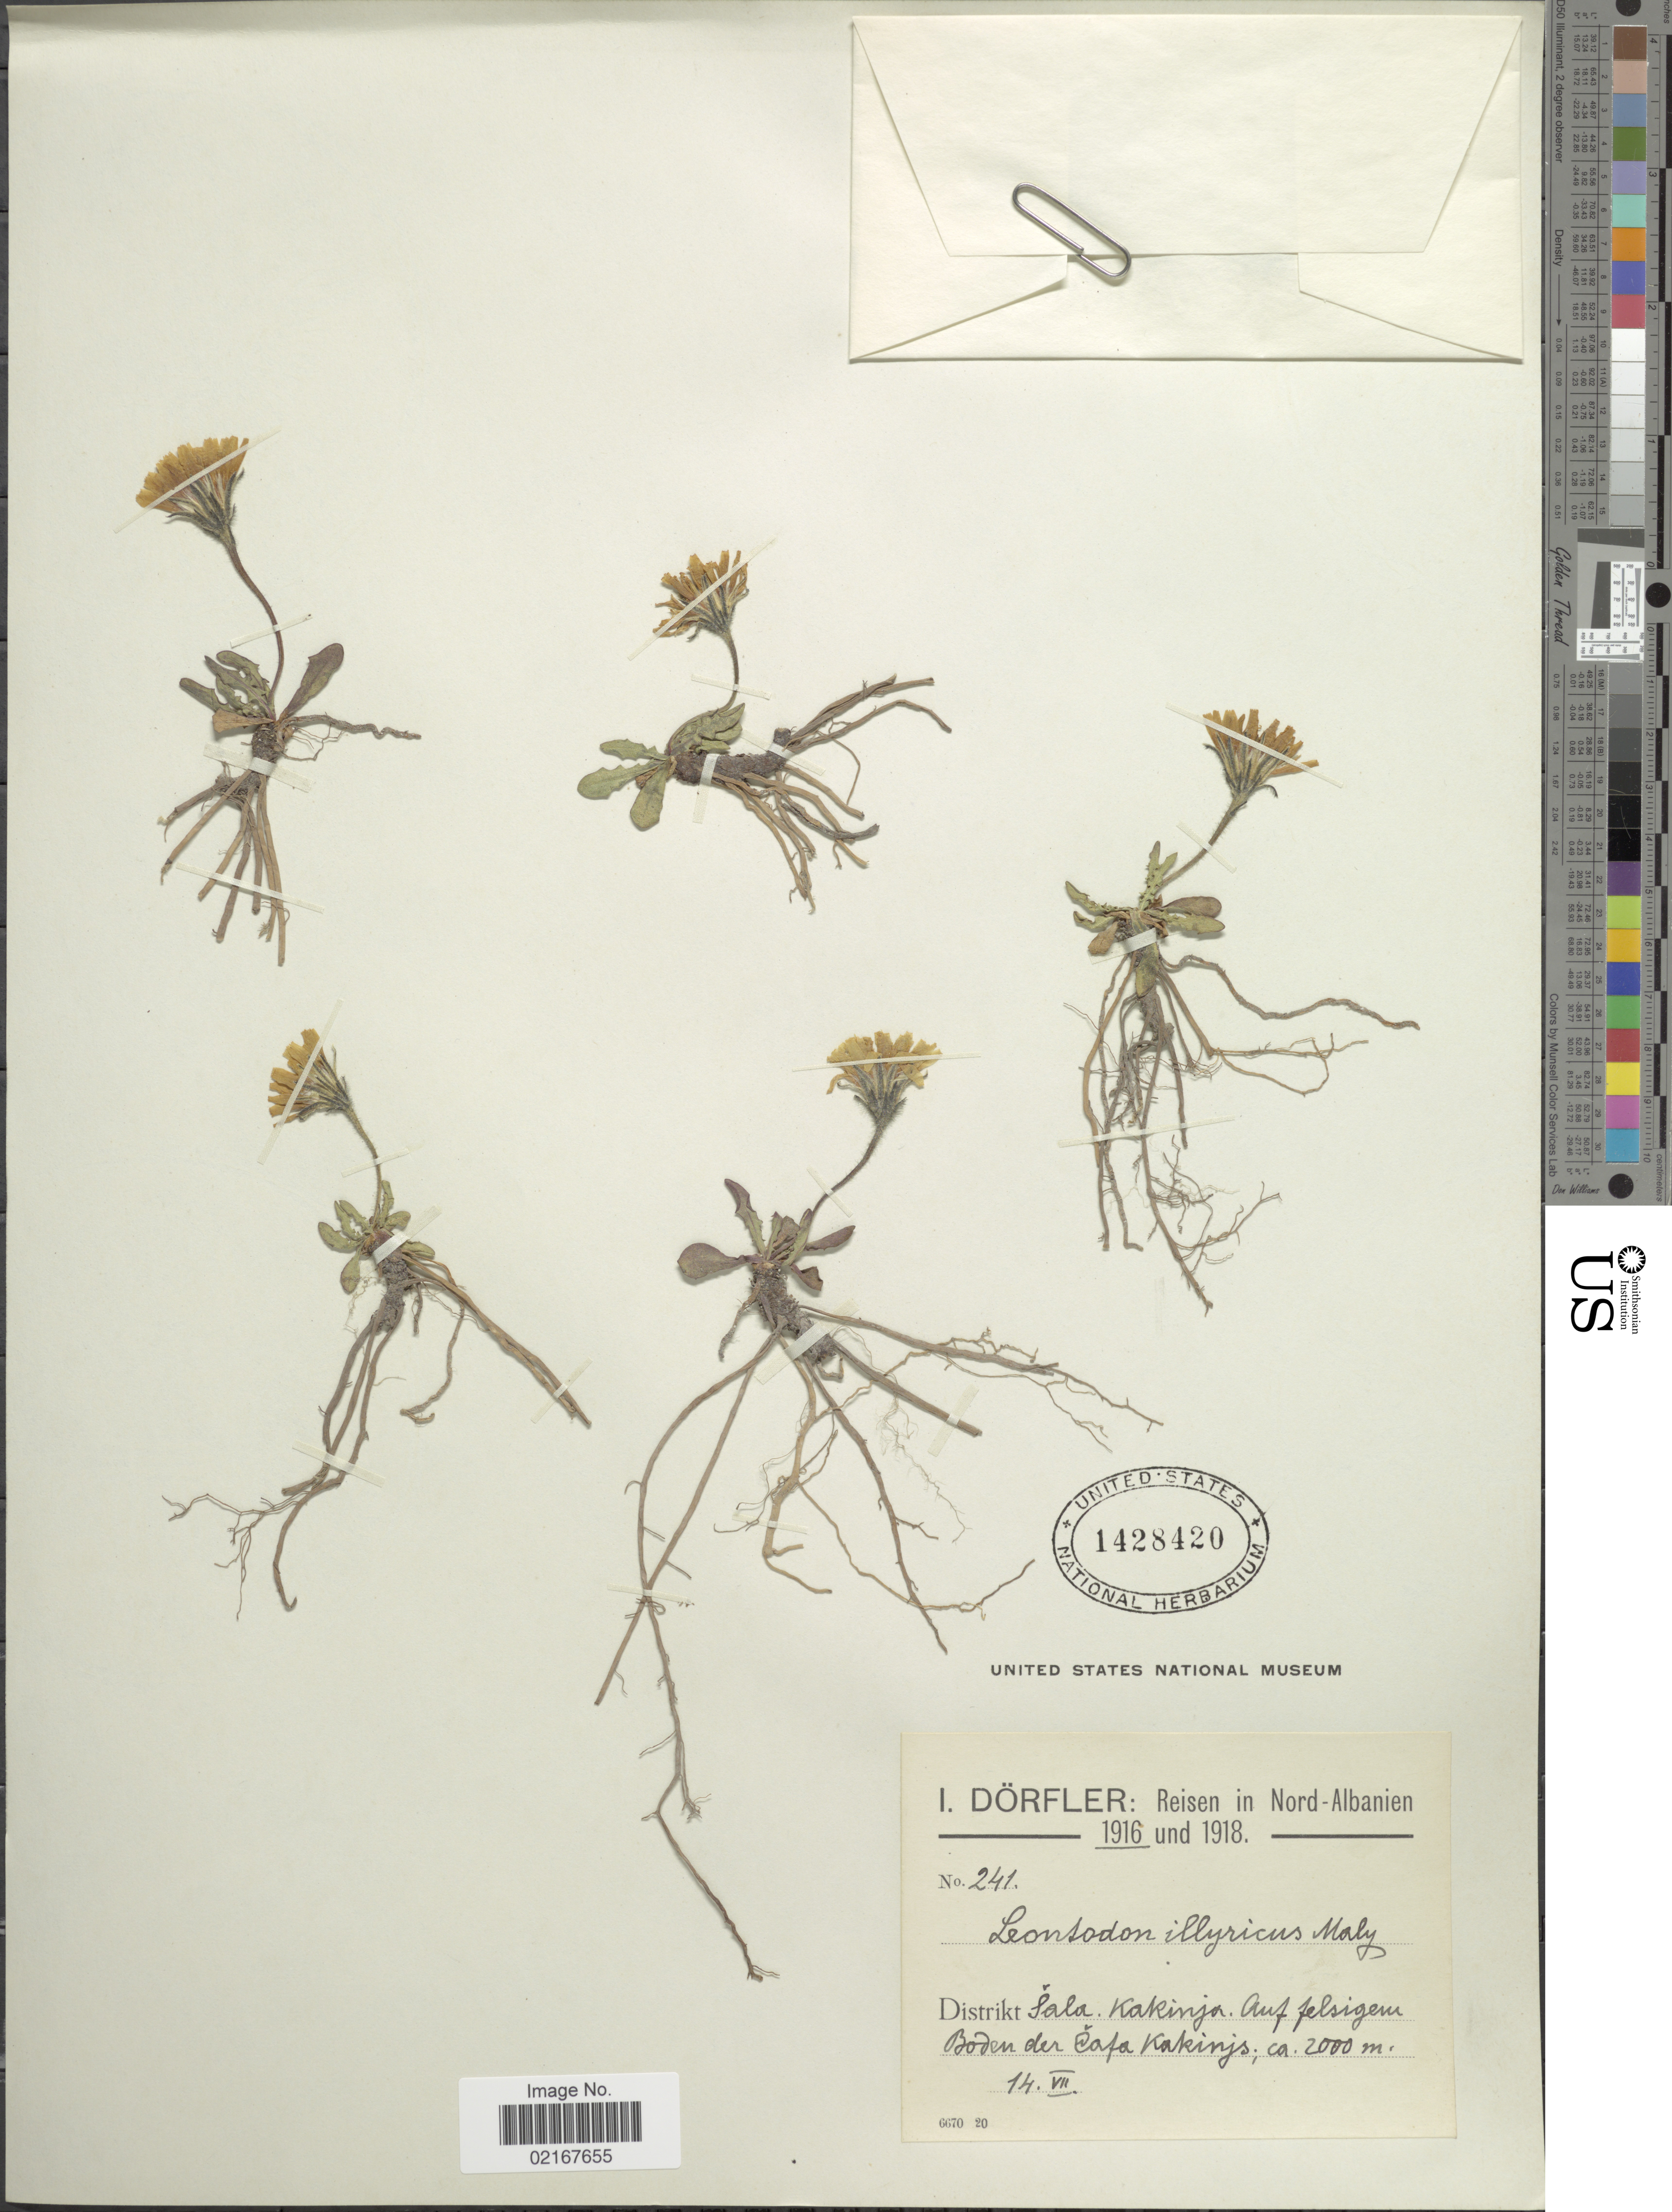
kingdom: Plantae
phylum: Tracheophyta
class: Magnoliopsida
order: Asterales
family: Asteraceae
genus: Scorzoneroides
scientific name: Scorzoneroides montana subsp. illyrica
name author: (K. Malý) Zidorn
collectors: I. Dörfler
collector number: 241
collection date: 1916-07-14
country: Albania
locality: Nord-Albanien, Distrikt Sala, Kakinja, auf felsigen boden der Cofa Kakinjs [interpreted]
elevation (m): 2000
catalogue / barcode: US 1428420